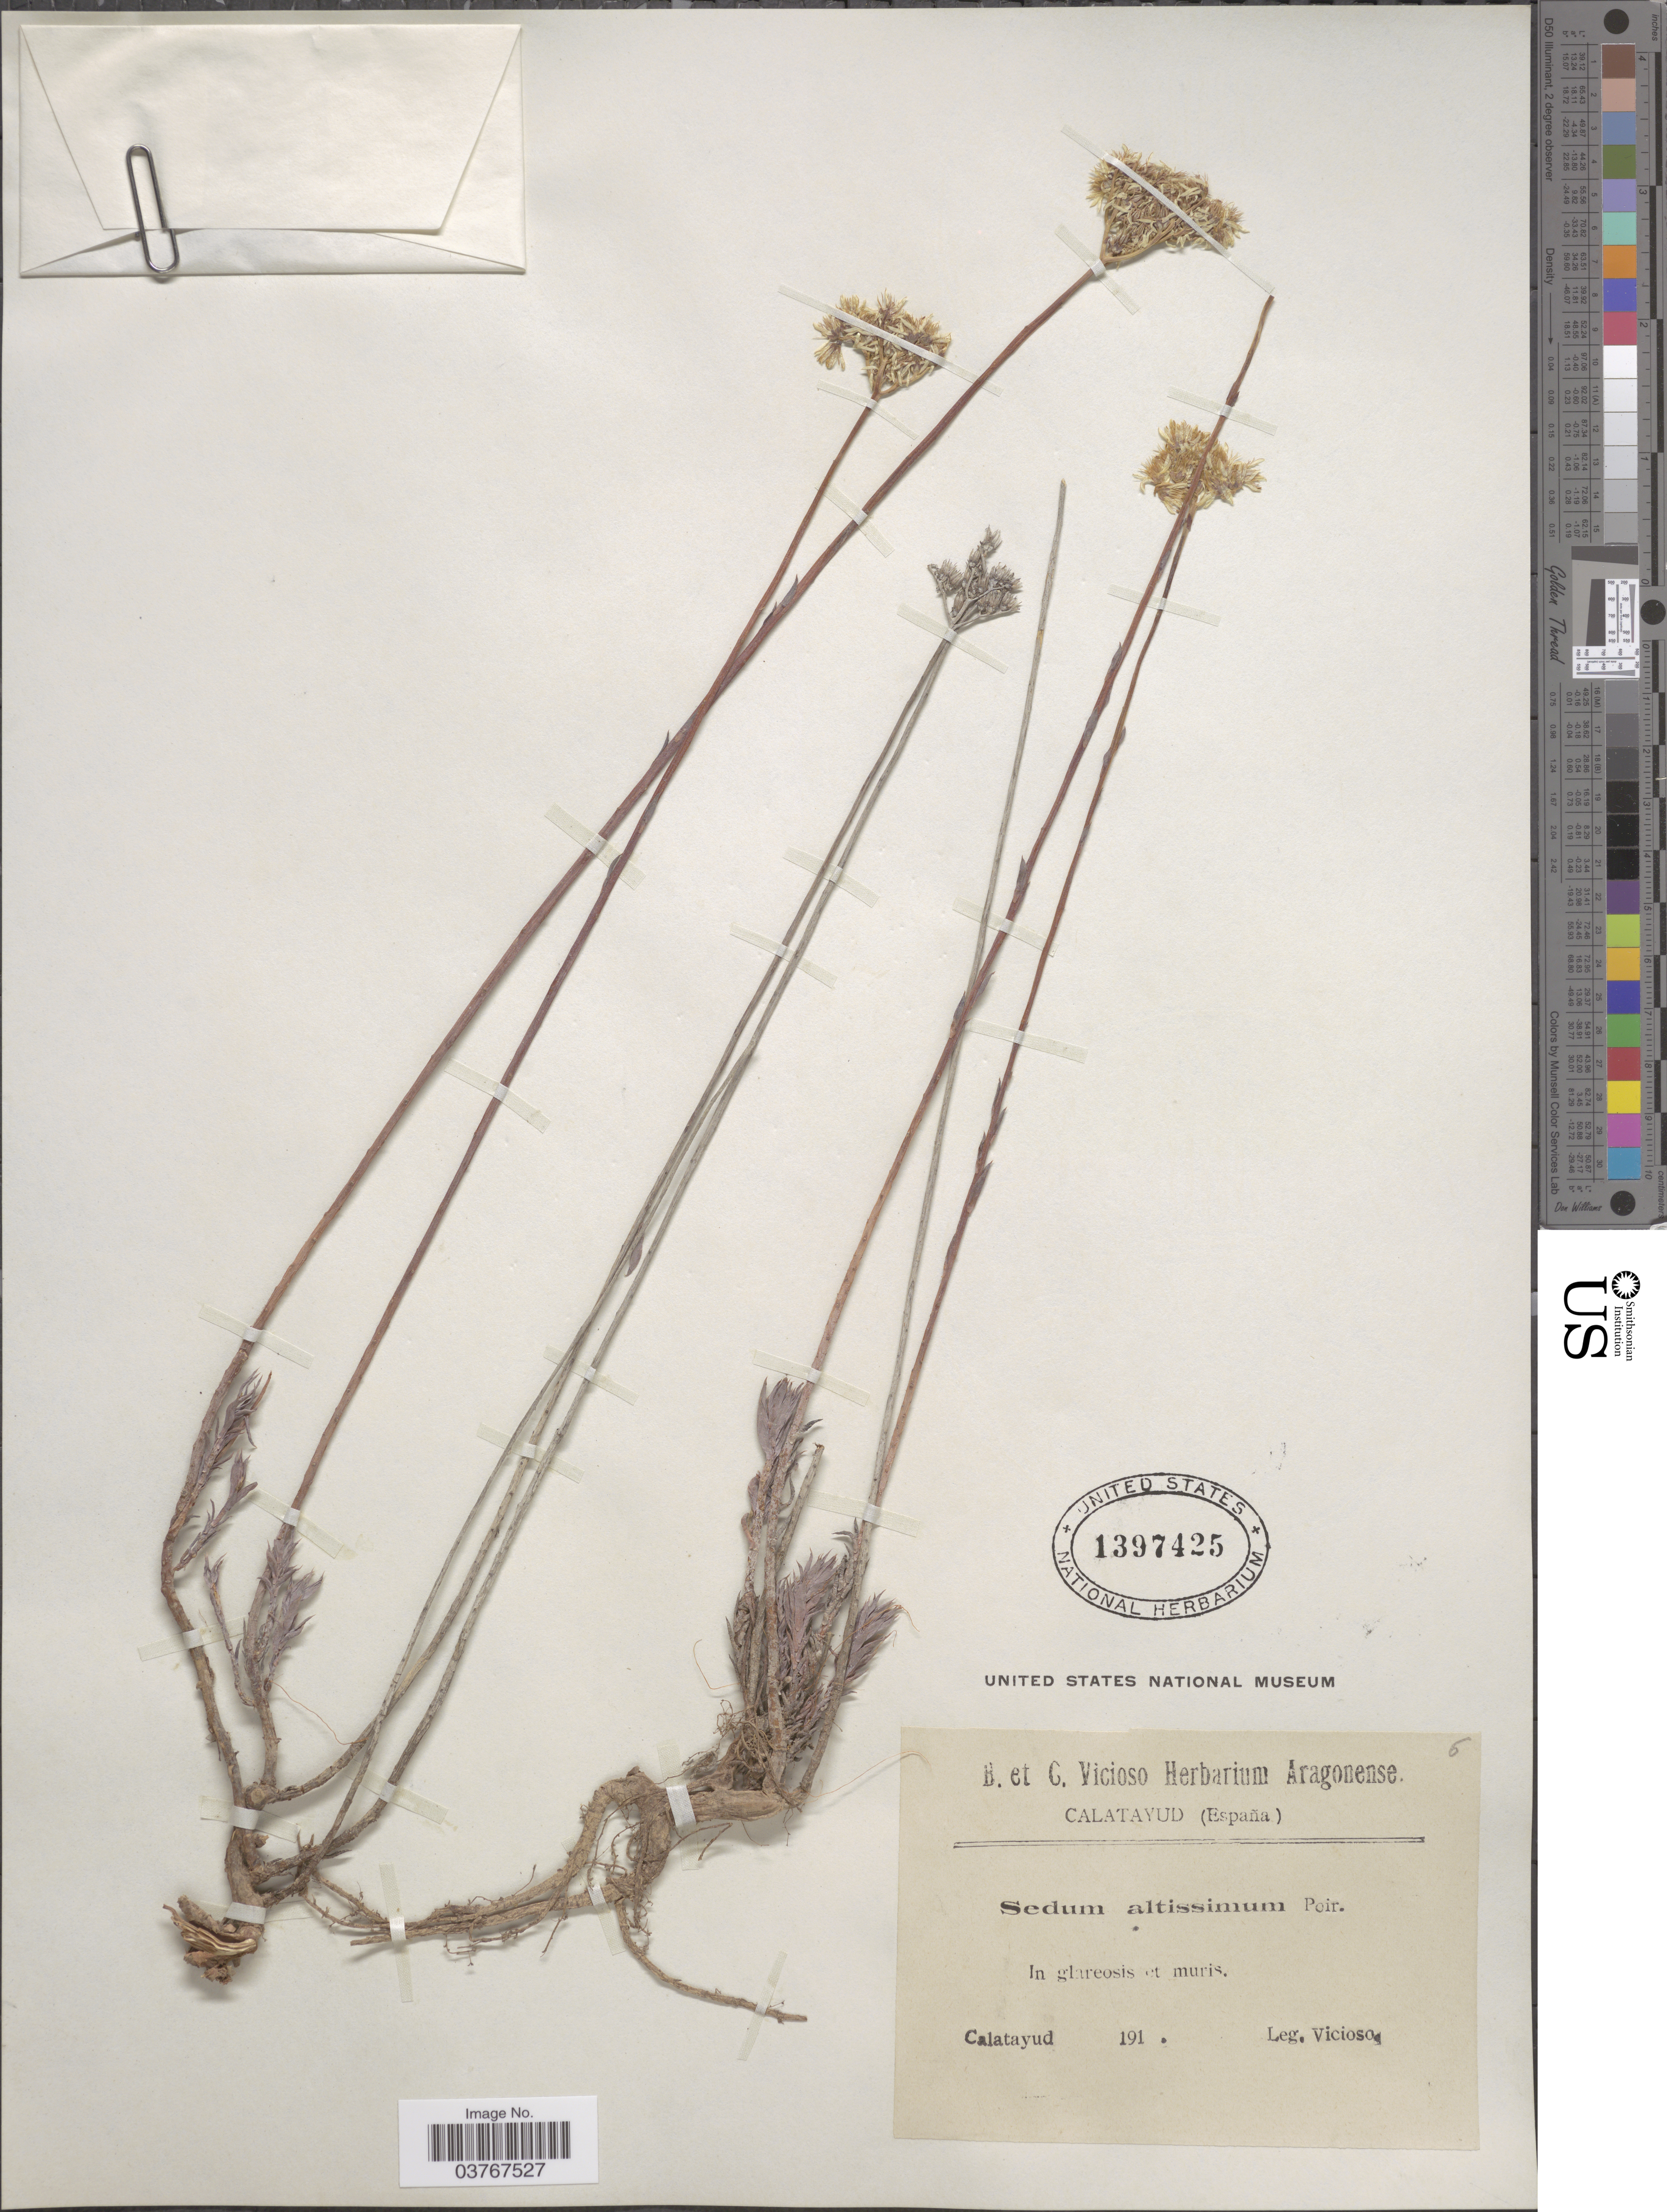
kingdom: Plantae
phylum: Tracheophyta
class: Magnoliopsida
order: Saxifragales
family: Crassulaceae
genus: Petrosedum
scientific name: Petrosedum sediforme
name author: (Jacq.) Grulich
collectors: Vicioso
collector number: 6?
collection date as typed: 191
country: Spain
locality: Calatayud. In glareosis et muris.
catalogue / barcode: US 1397425